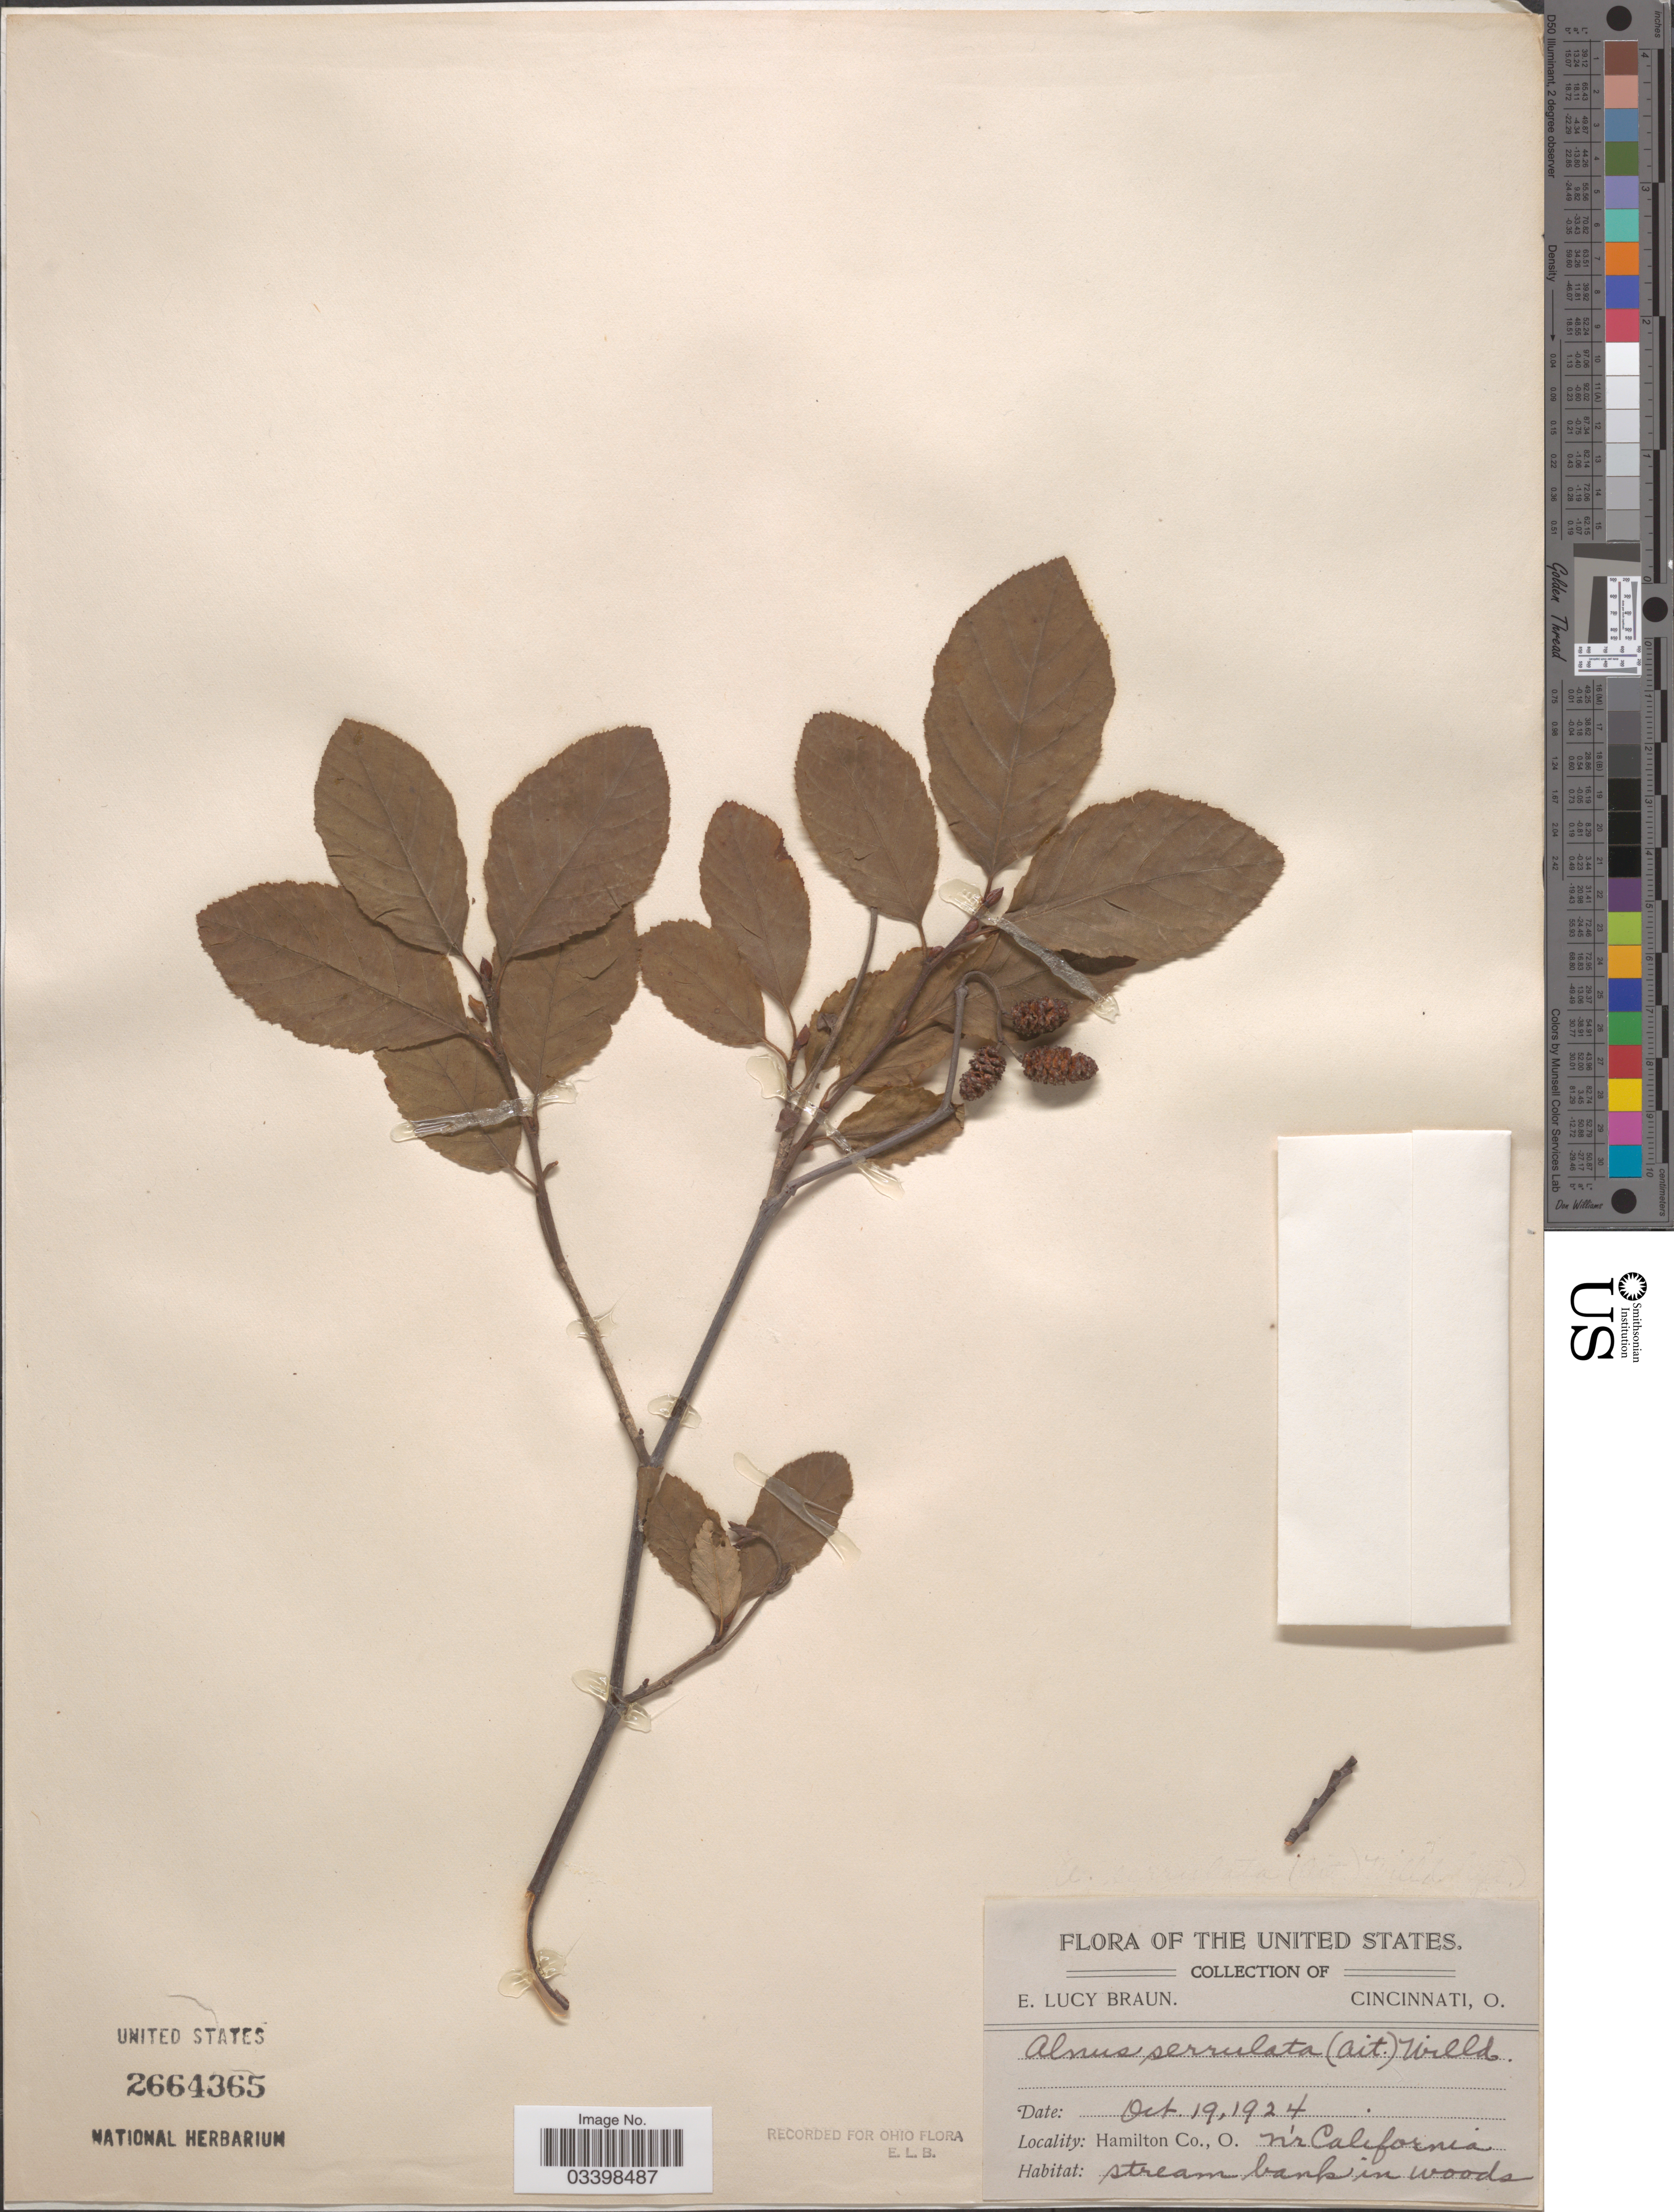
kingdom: Plantae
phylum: Tracheophyta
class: Magnoliopsida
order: Fagales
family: Betulaceae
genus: Alnus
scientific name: Alnus serrulata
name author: (Aiton) Willd.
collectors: E. L. Braun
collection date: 1924-10-19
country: United States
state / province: Ohio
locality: Hamilton Co. N'r California.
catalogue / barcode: US 2664365